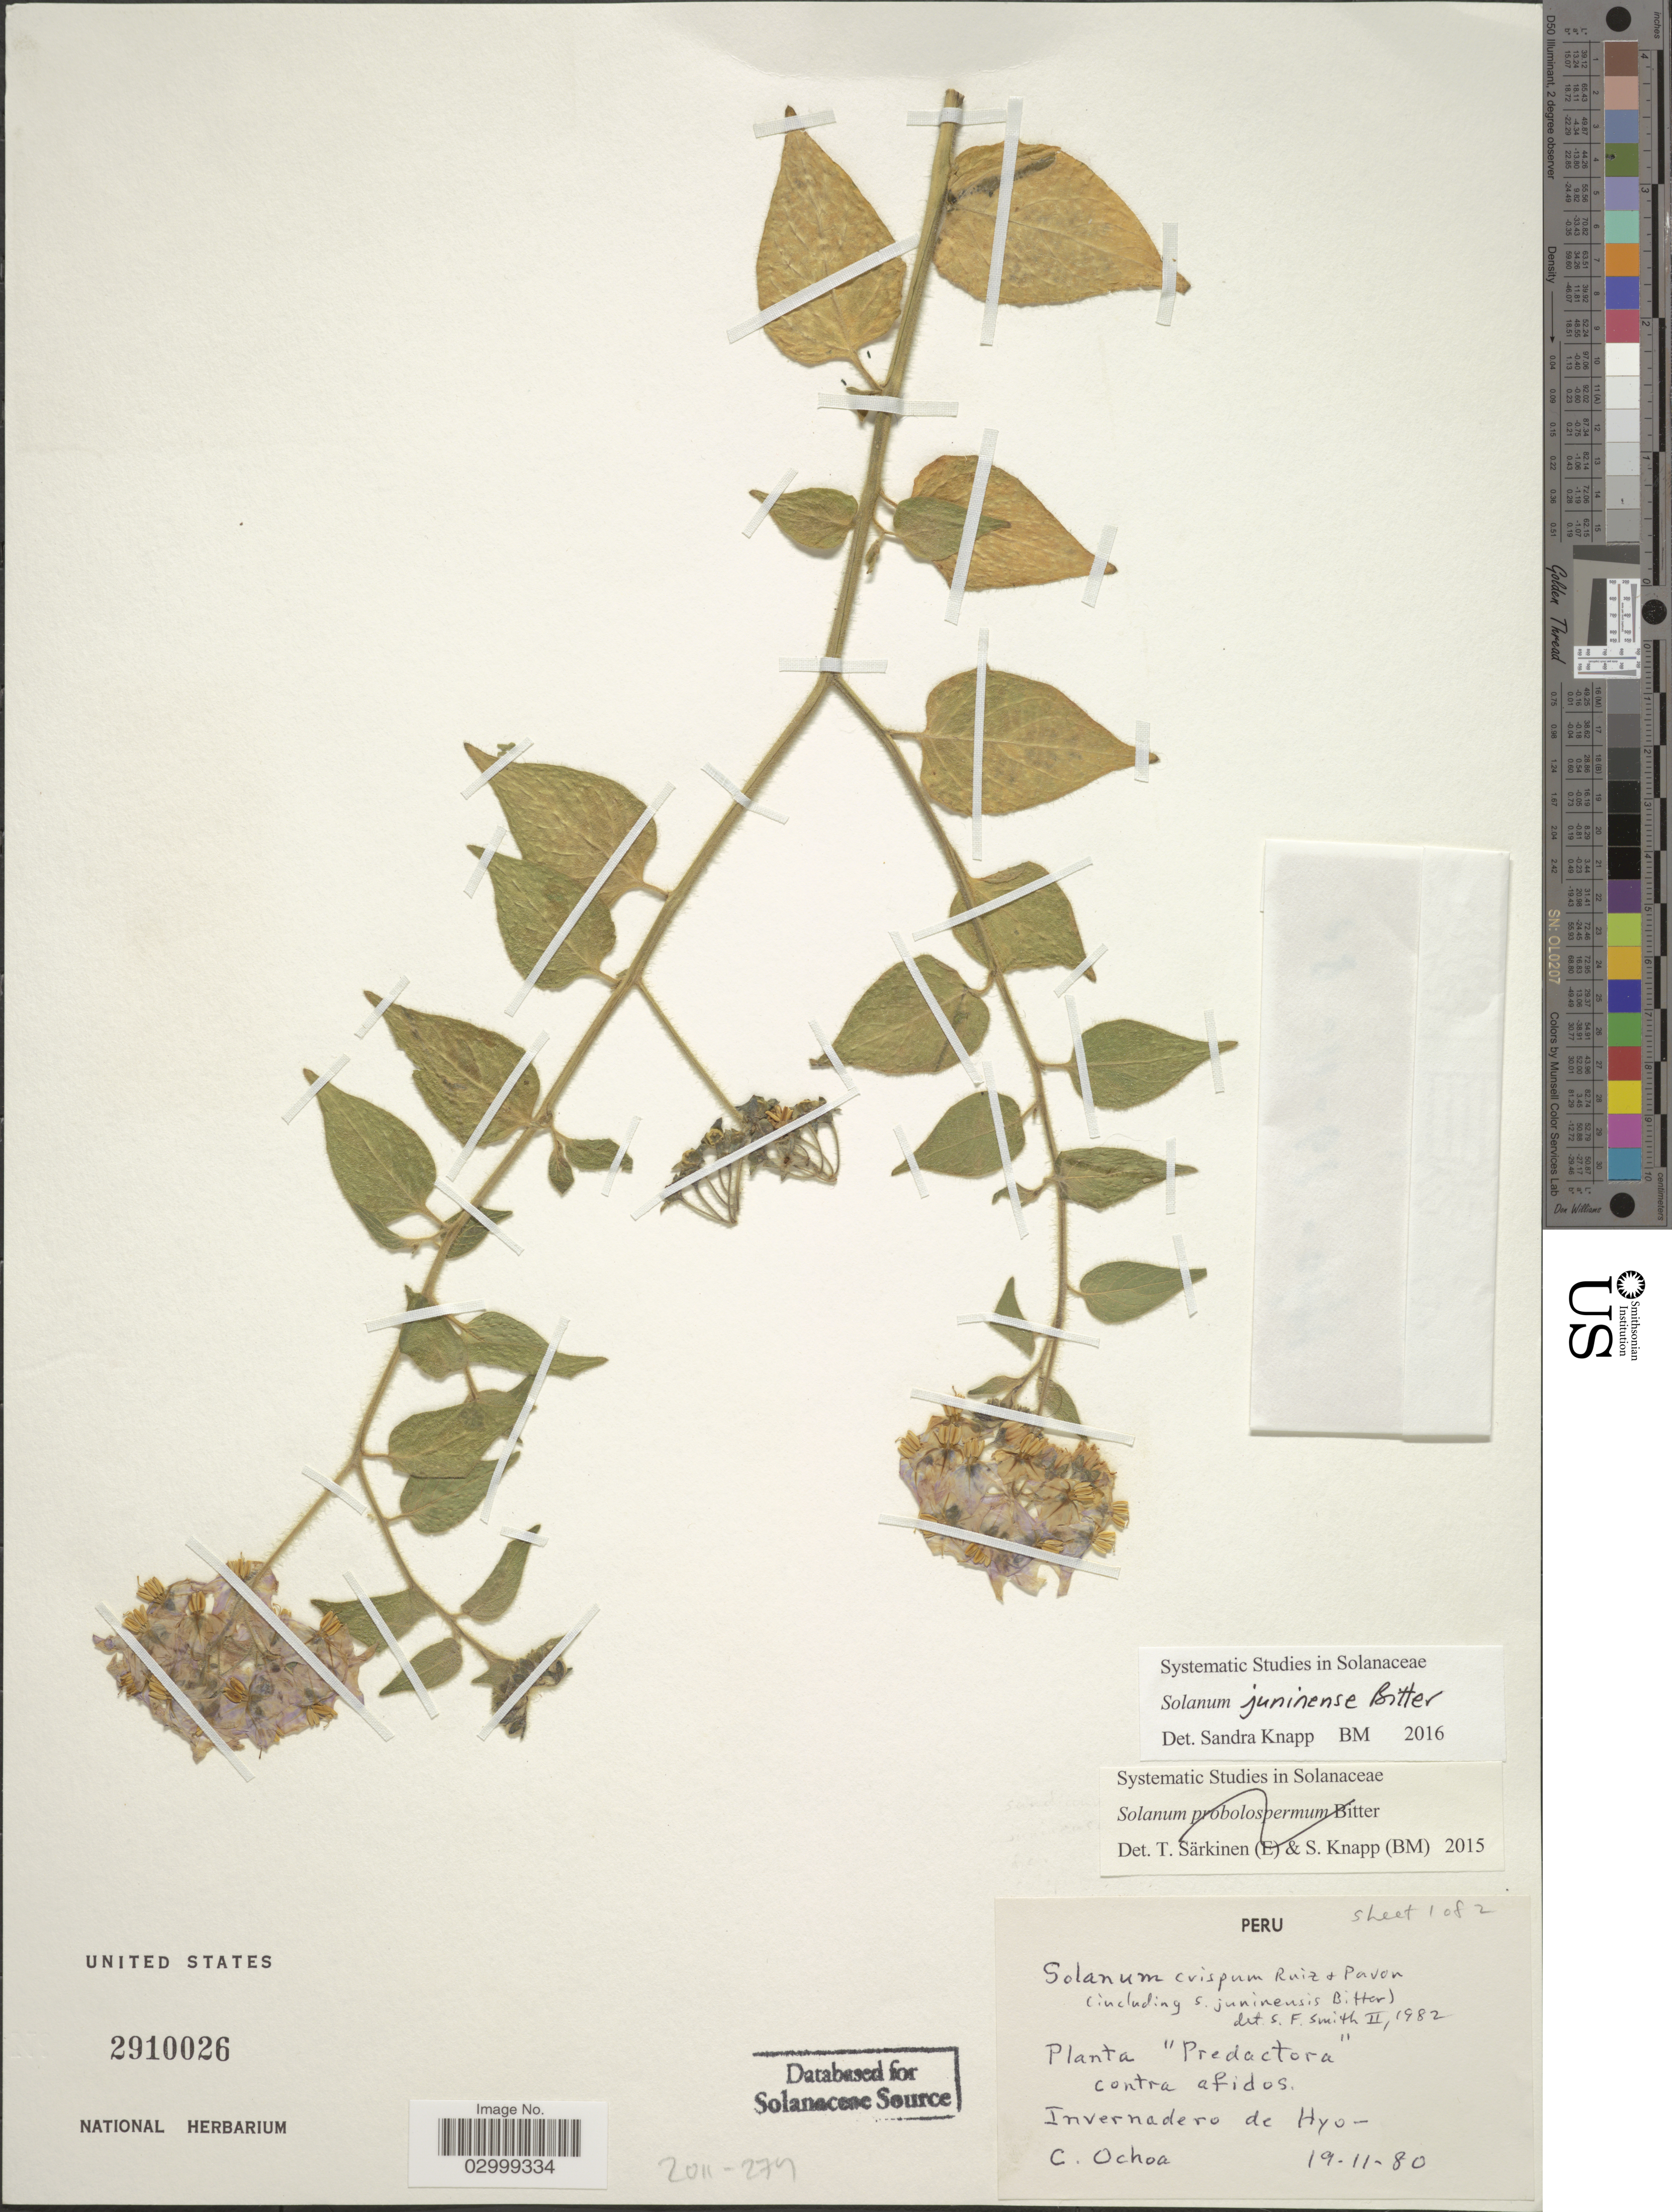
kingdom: Plantae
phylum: Tracheophyta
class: Magnoliopsida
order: Solanales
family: Solanaceae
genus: Solanum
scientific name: Solanum guineense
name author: L.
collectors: C. Ochoa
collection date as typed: Transcribed d/m/y: 19/11/80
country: Peru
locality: Invernadero de Hyo.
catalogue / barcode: US 2910026